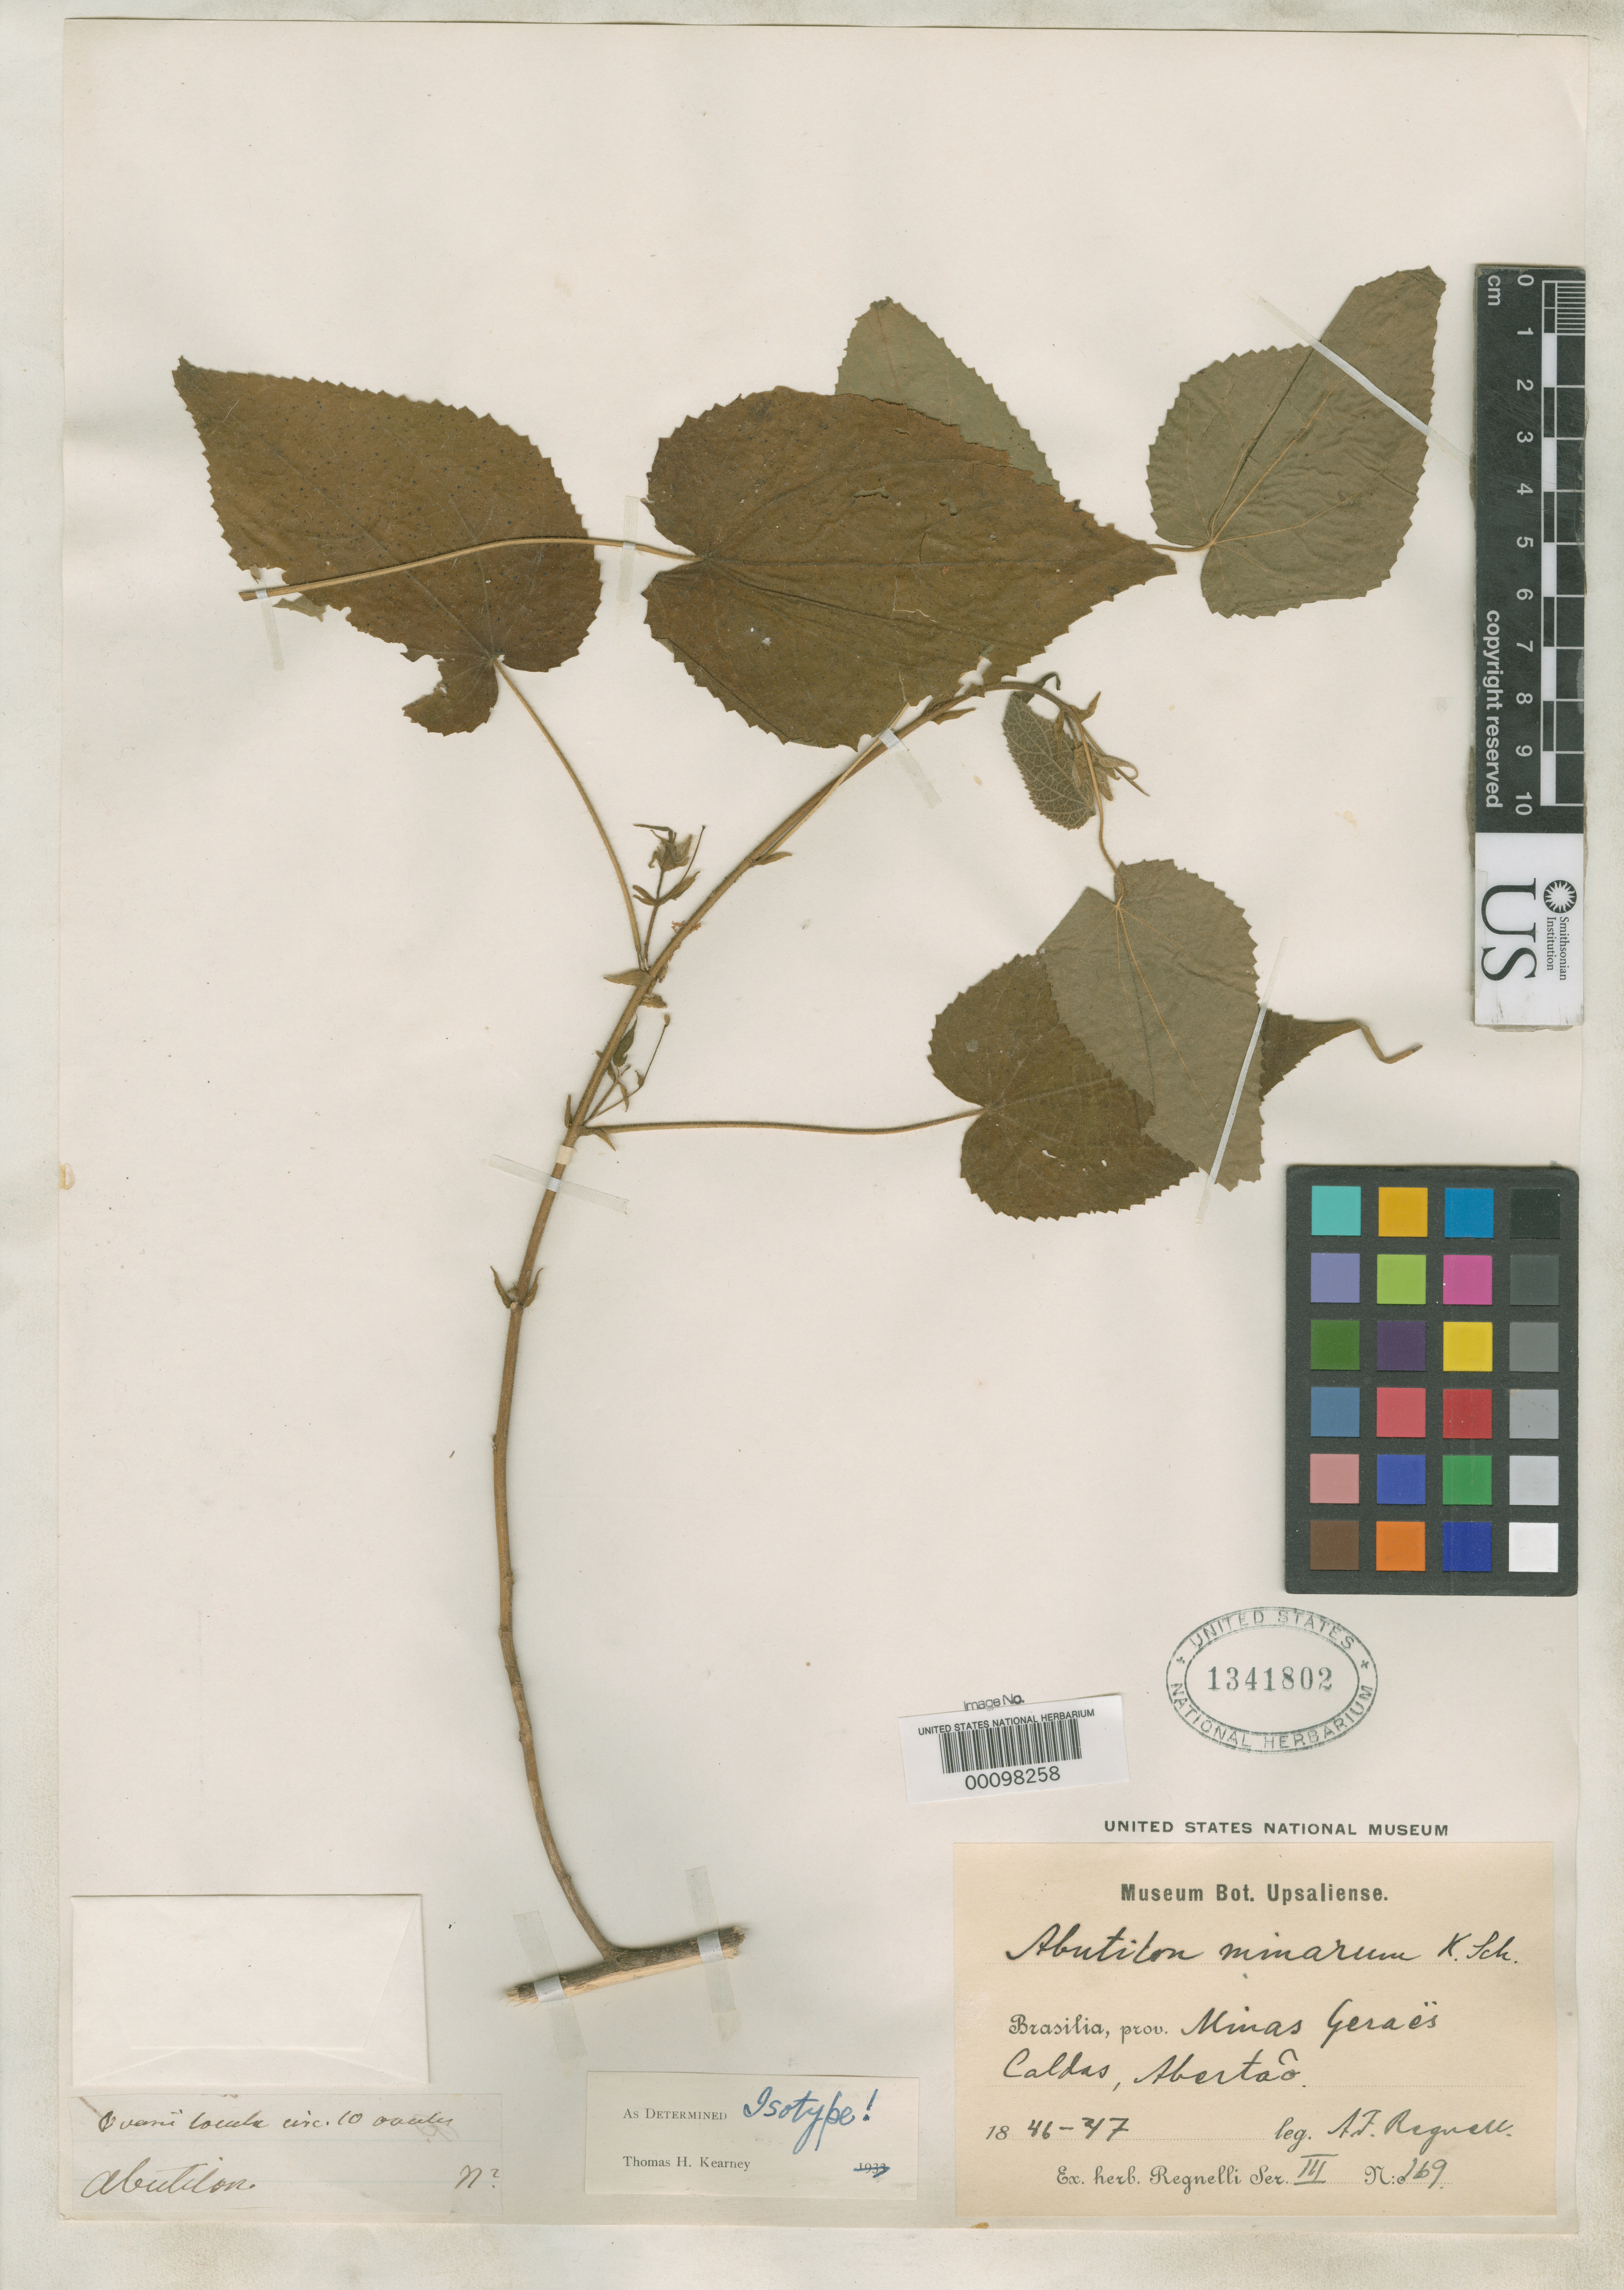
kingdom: Plantae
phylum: Tracheophyta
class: Magnoliopsida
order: Malvales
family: Malvaceae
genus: Abutilon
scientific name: Abutilon minarum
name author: K. Schum. in Mart.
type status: Isotype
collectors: A. F. Regnell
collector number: III 169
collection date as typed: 1846 to -- --- 1847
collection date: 1846/1847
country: Brazil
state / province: Minas Gerais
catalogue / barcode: US 1341802